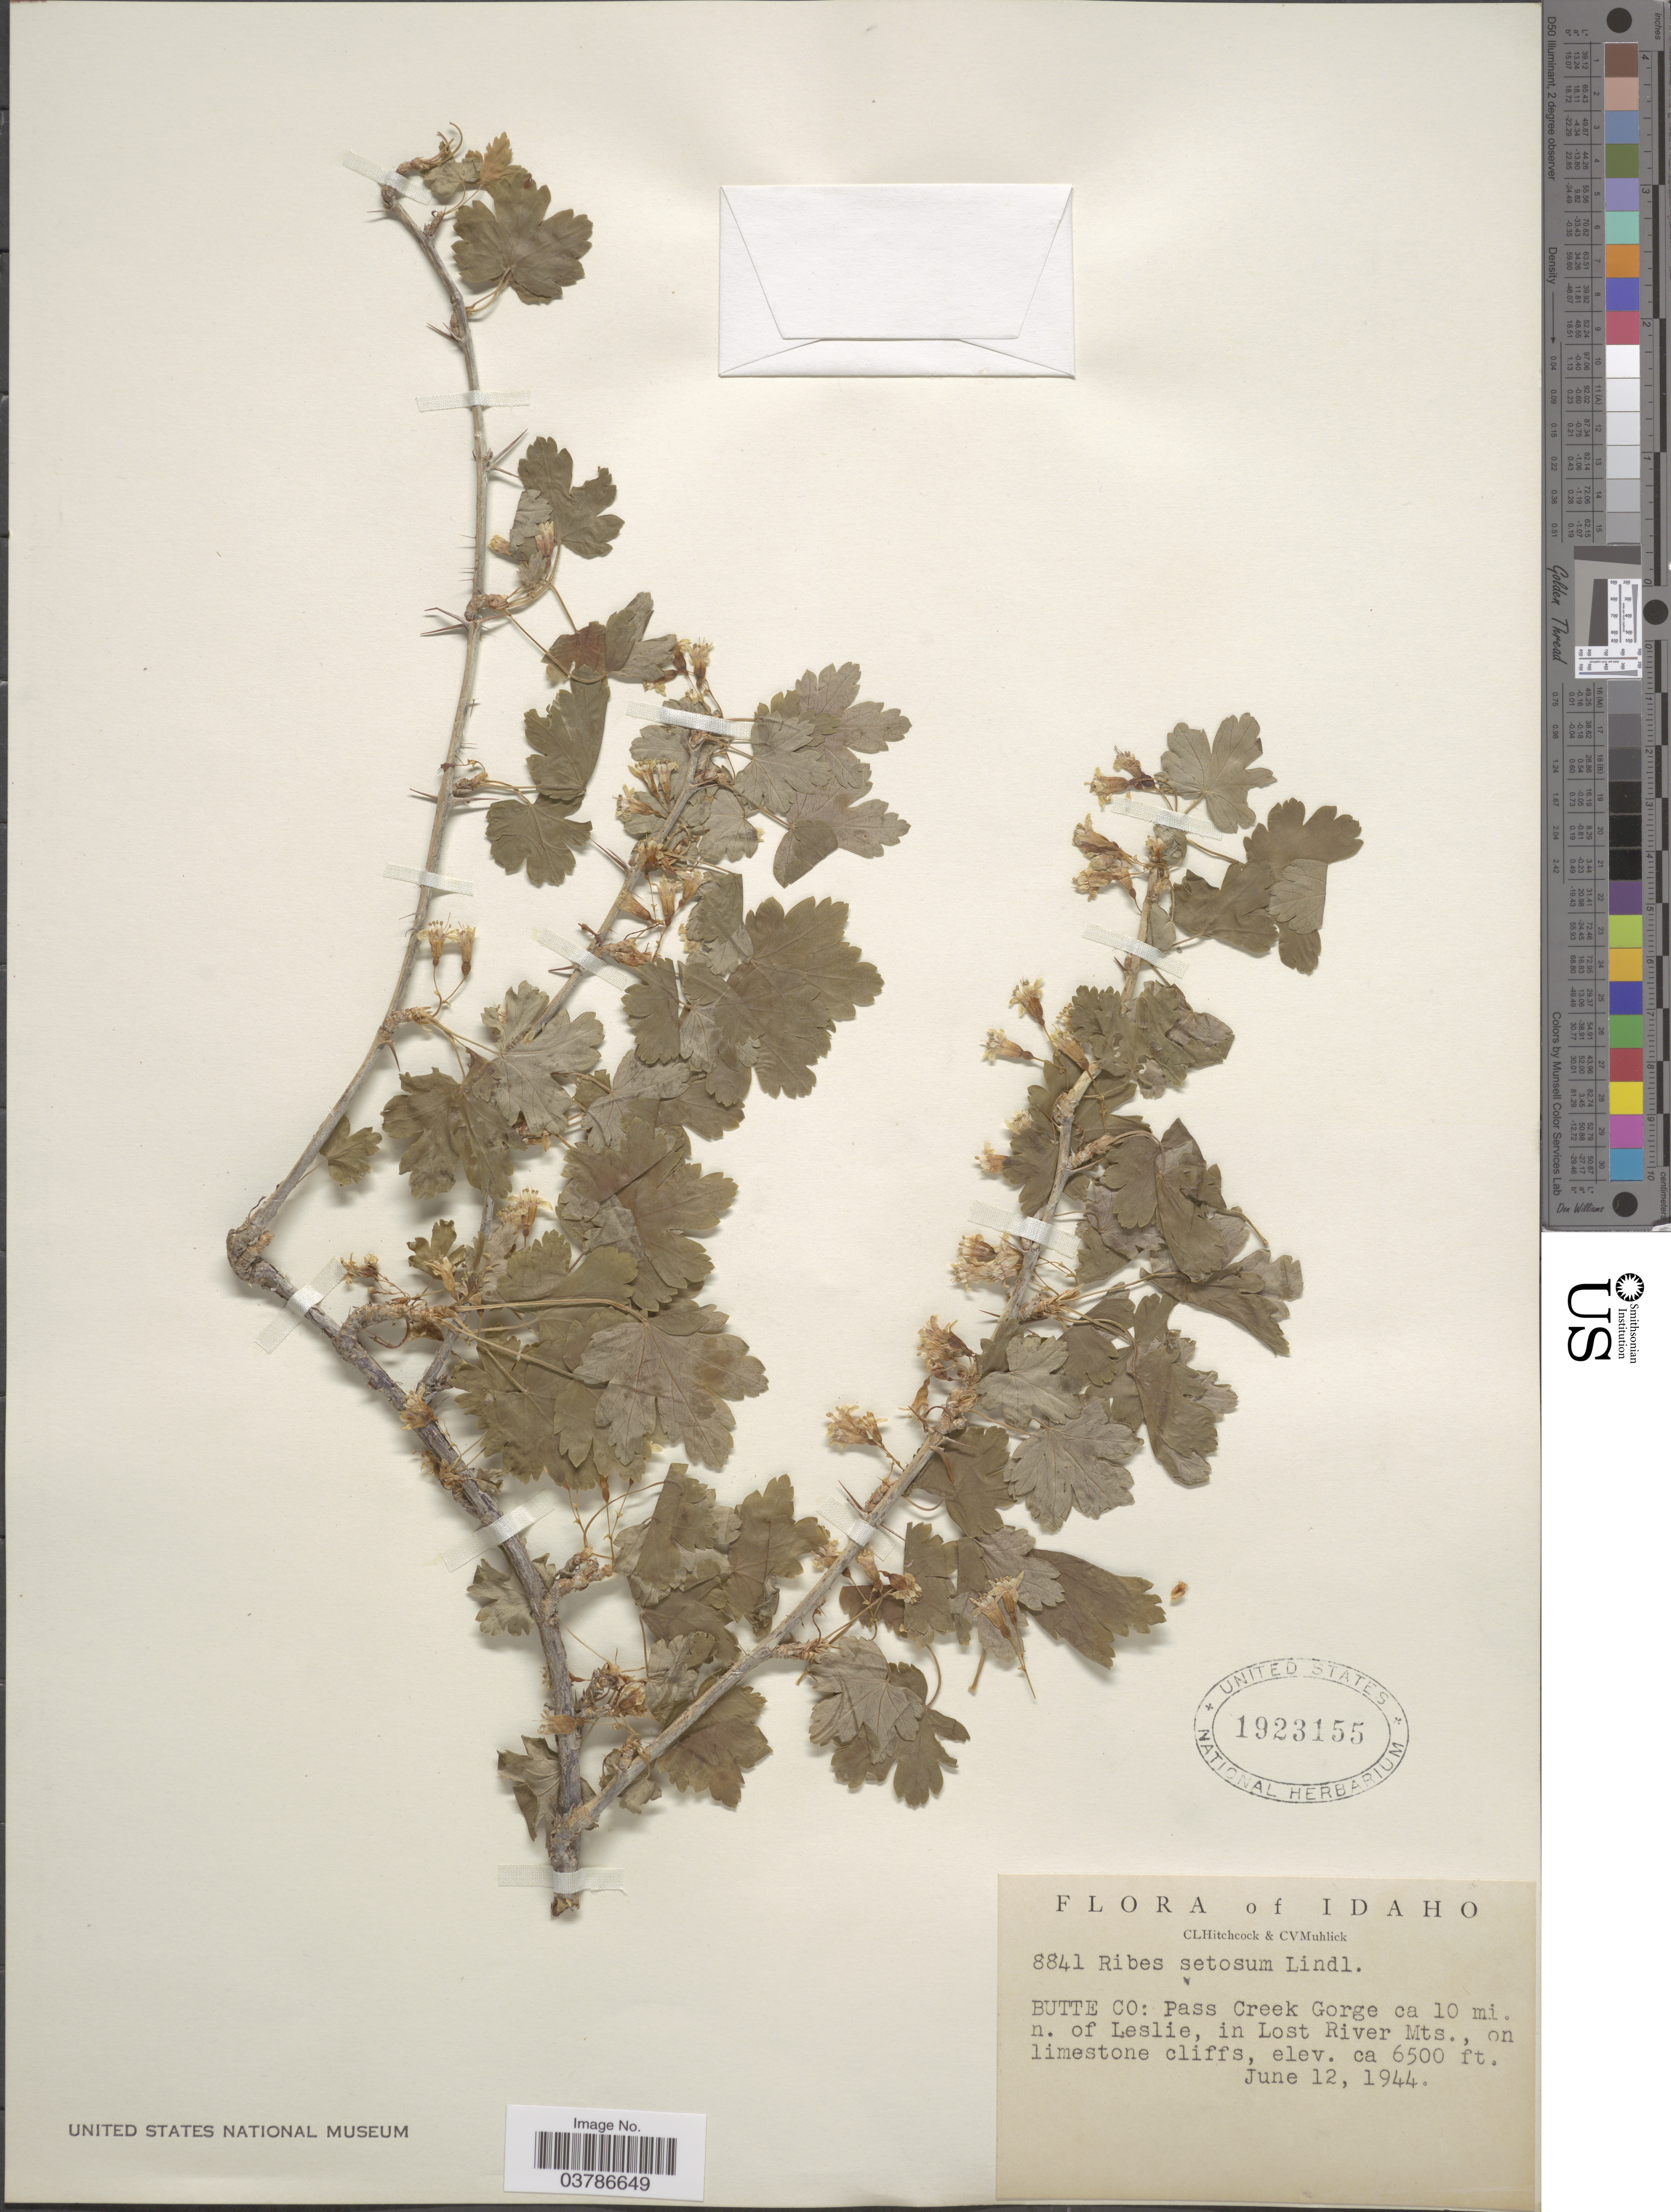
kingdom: Plantae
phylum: Tracheophyta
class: Magnoliopsida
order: Saxifragales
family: Grossulariaceae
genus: Ribes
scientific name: Ribes oxyacanthoides var. setosum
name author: (Lindl.) Dorn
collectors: C. L. Hitchcock & C. V. Muhlick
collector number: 8841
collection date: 1944-06-12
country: United States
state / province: Idaho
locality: Butte Co: Pass Creek Gorge ca 10 mi. n. of Leslie, in Lost River Mts., on limestone cliffs.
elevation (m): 1981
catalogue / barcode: US 1923155